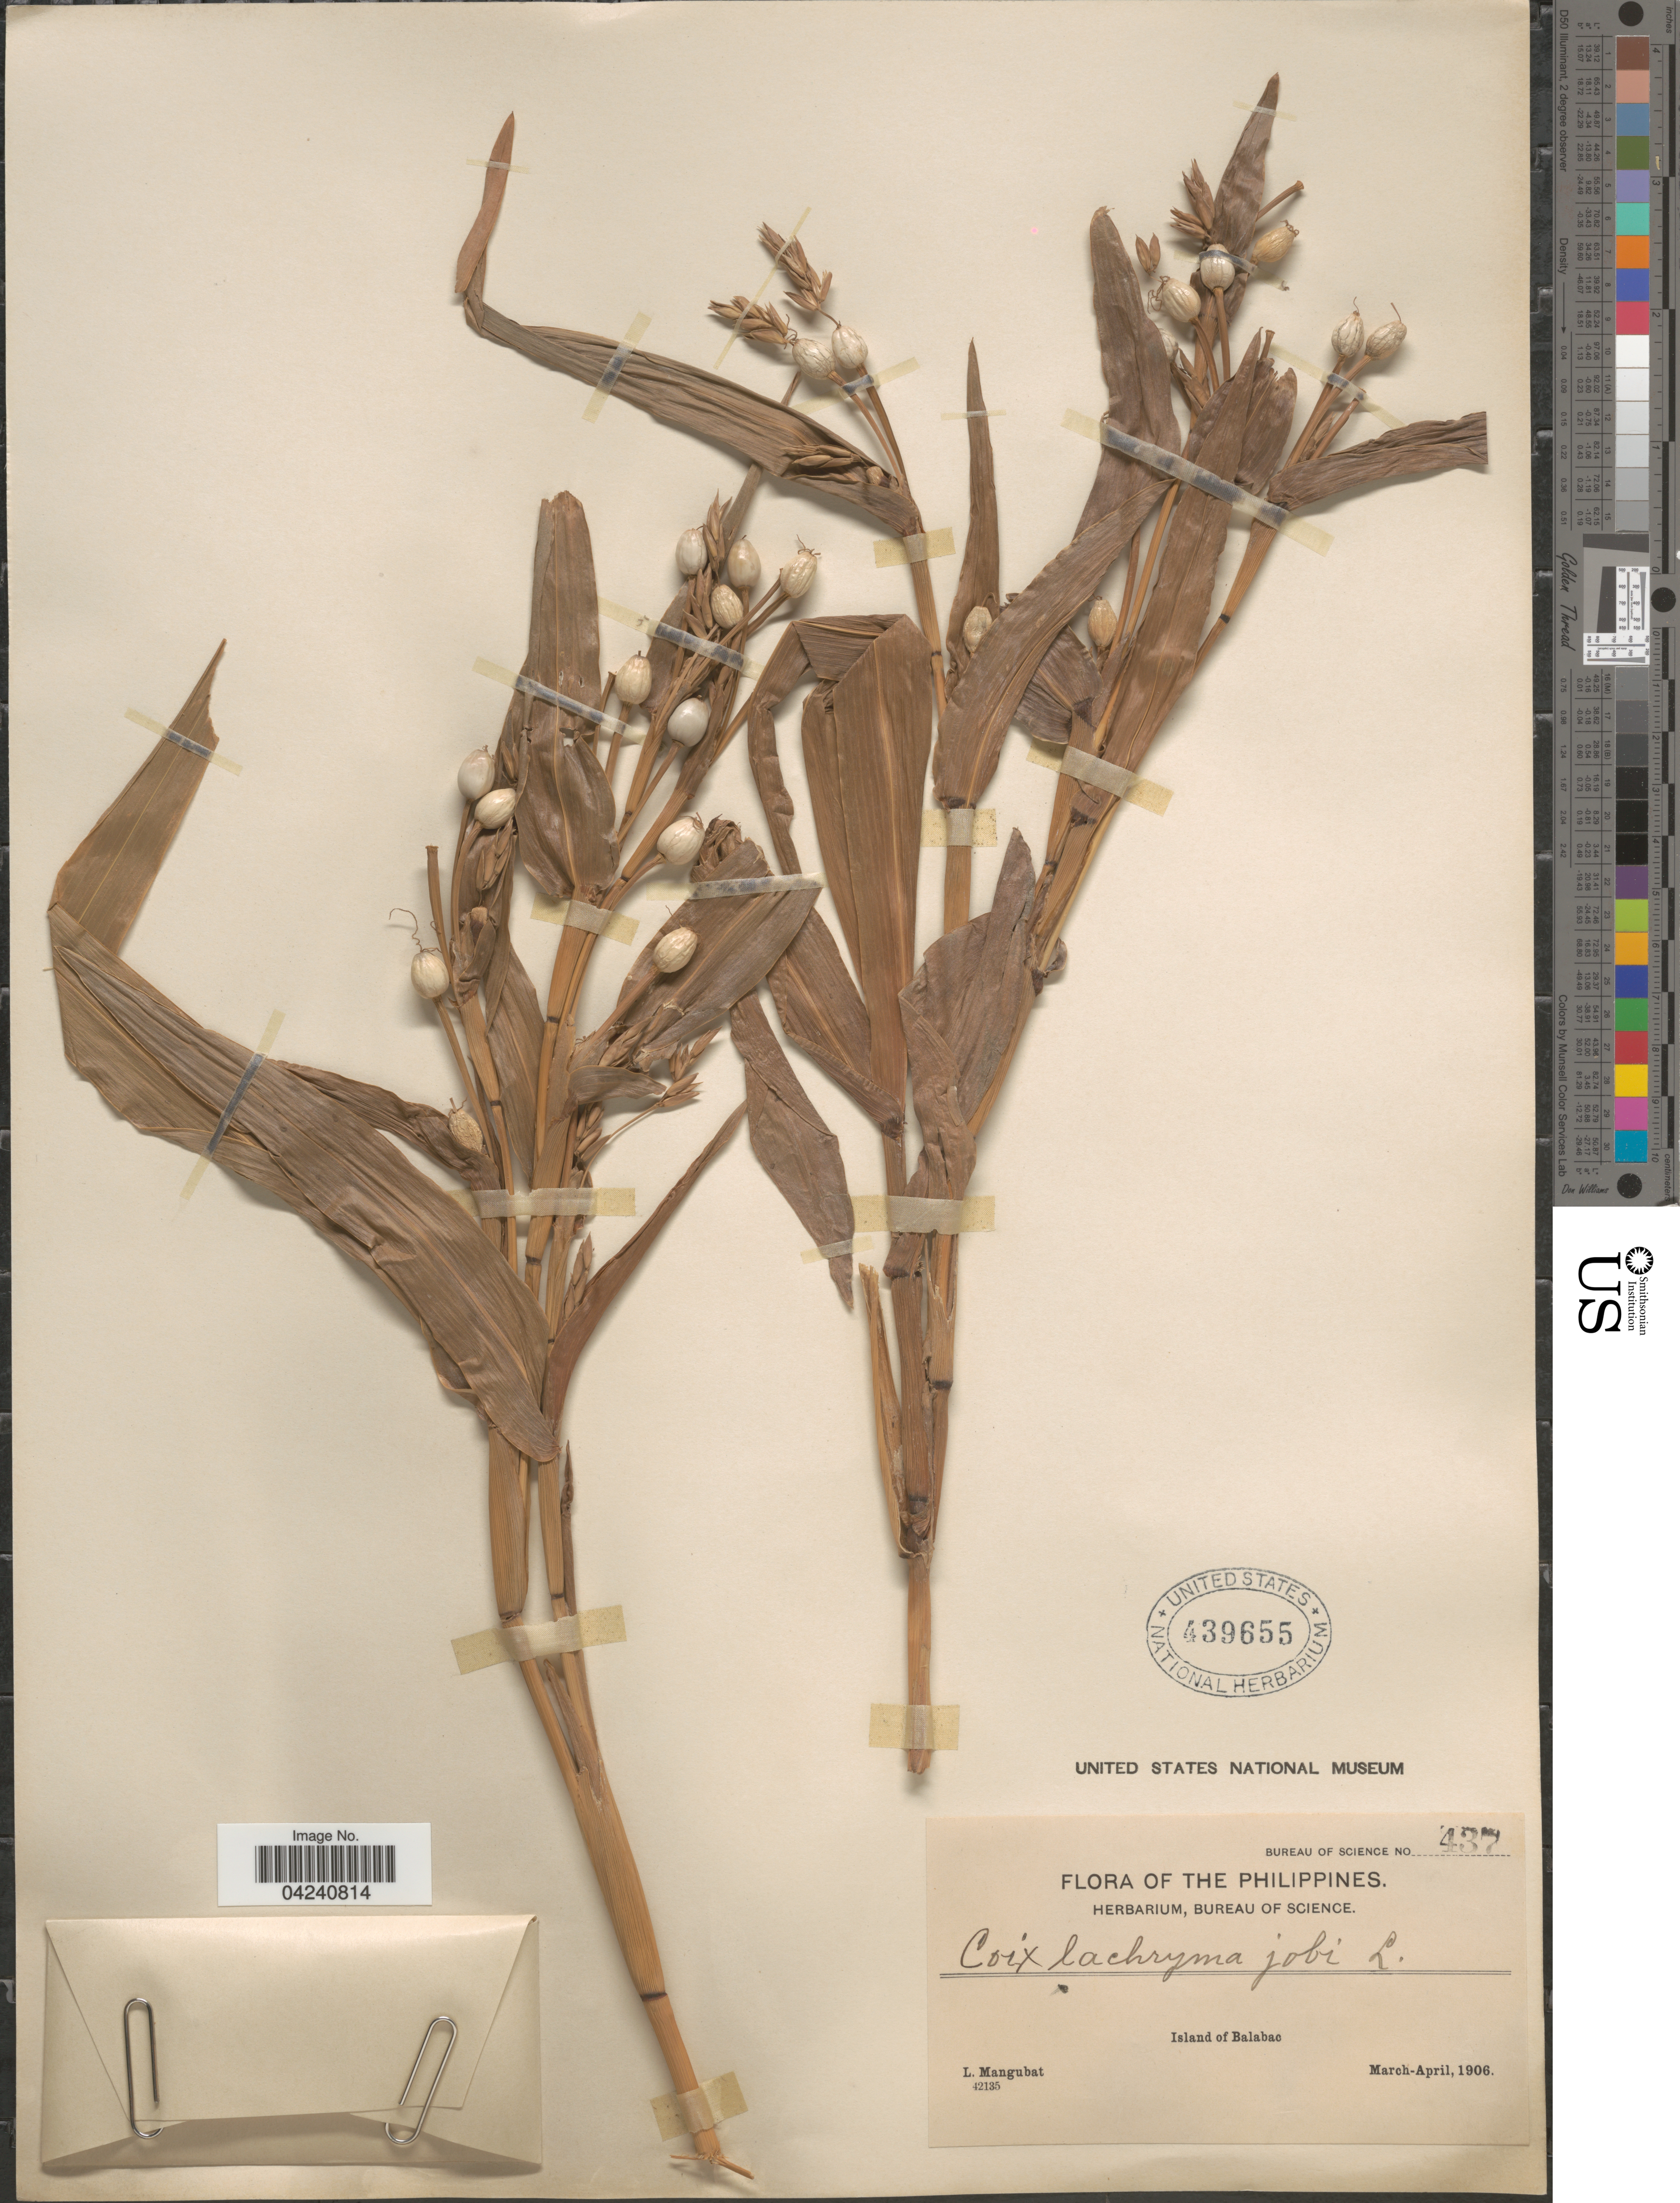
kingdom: Plantae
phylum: Tracheophyta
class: Liliopsida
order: Poales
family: Poaceae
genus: Coix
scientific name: Coix lacryma-jobi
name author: L.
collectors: L. Mangubat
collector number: Bureau of Science 437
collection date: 1906-03/1906-04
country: Philippines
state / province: Mimaropa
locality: Island of Balabac.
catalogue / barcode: US 439655